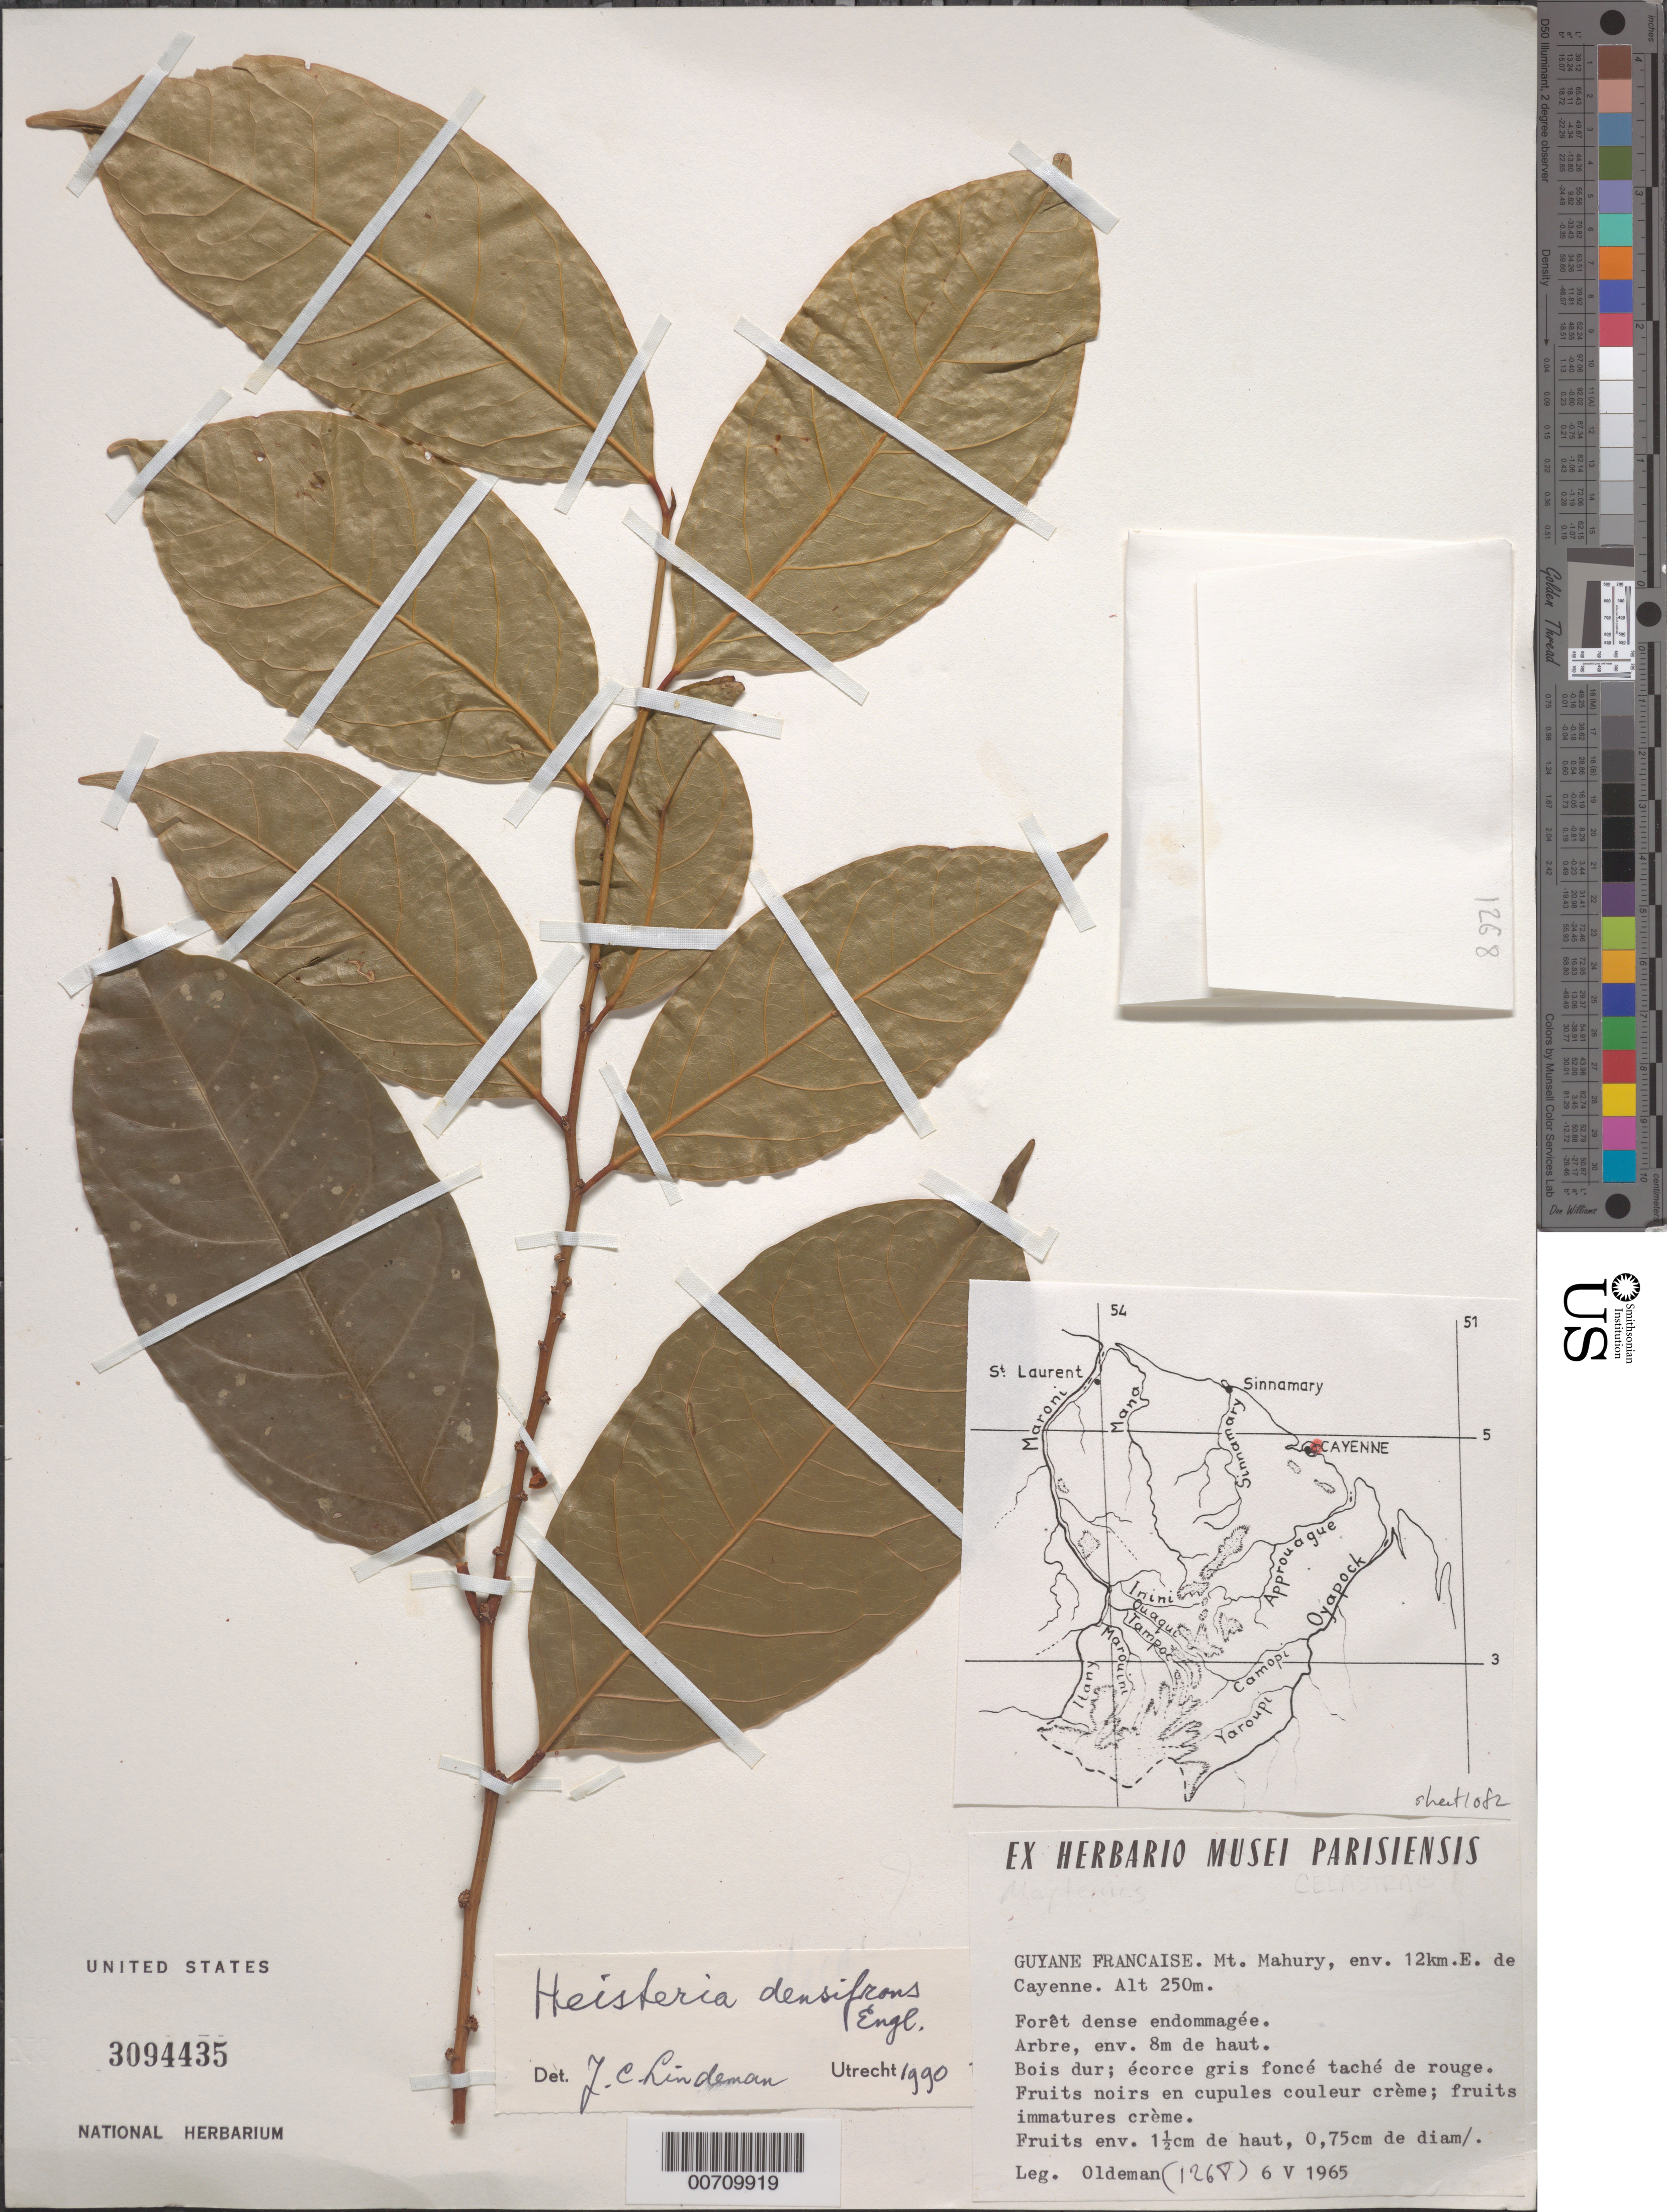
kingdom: Plantae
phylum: Tracheophyta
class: Magnoliopsida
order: Santalales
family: Erythropalaceae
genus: Heisteria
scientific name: Heisteria densifrons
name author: Engl.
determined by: Lindeman, J. C.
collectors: R. Oldeman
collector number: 1268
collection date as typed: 6-May-65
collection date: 1965-05-06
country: French Guiana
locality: Montagne de Mahury, env. 12 km E. de Cayenne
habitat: Forêt dense edommagée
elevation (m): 250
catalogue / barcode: US 3094435